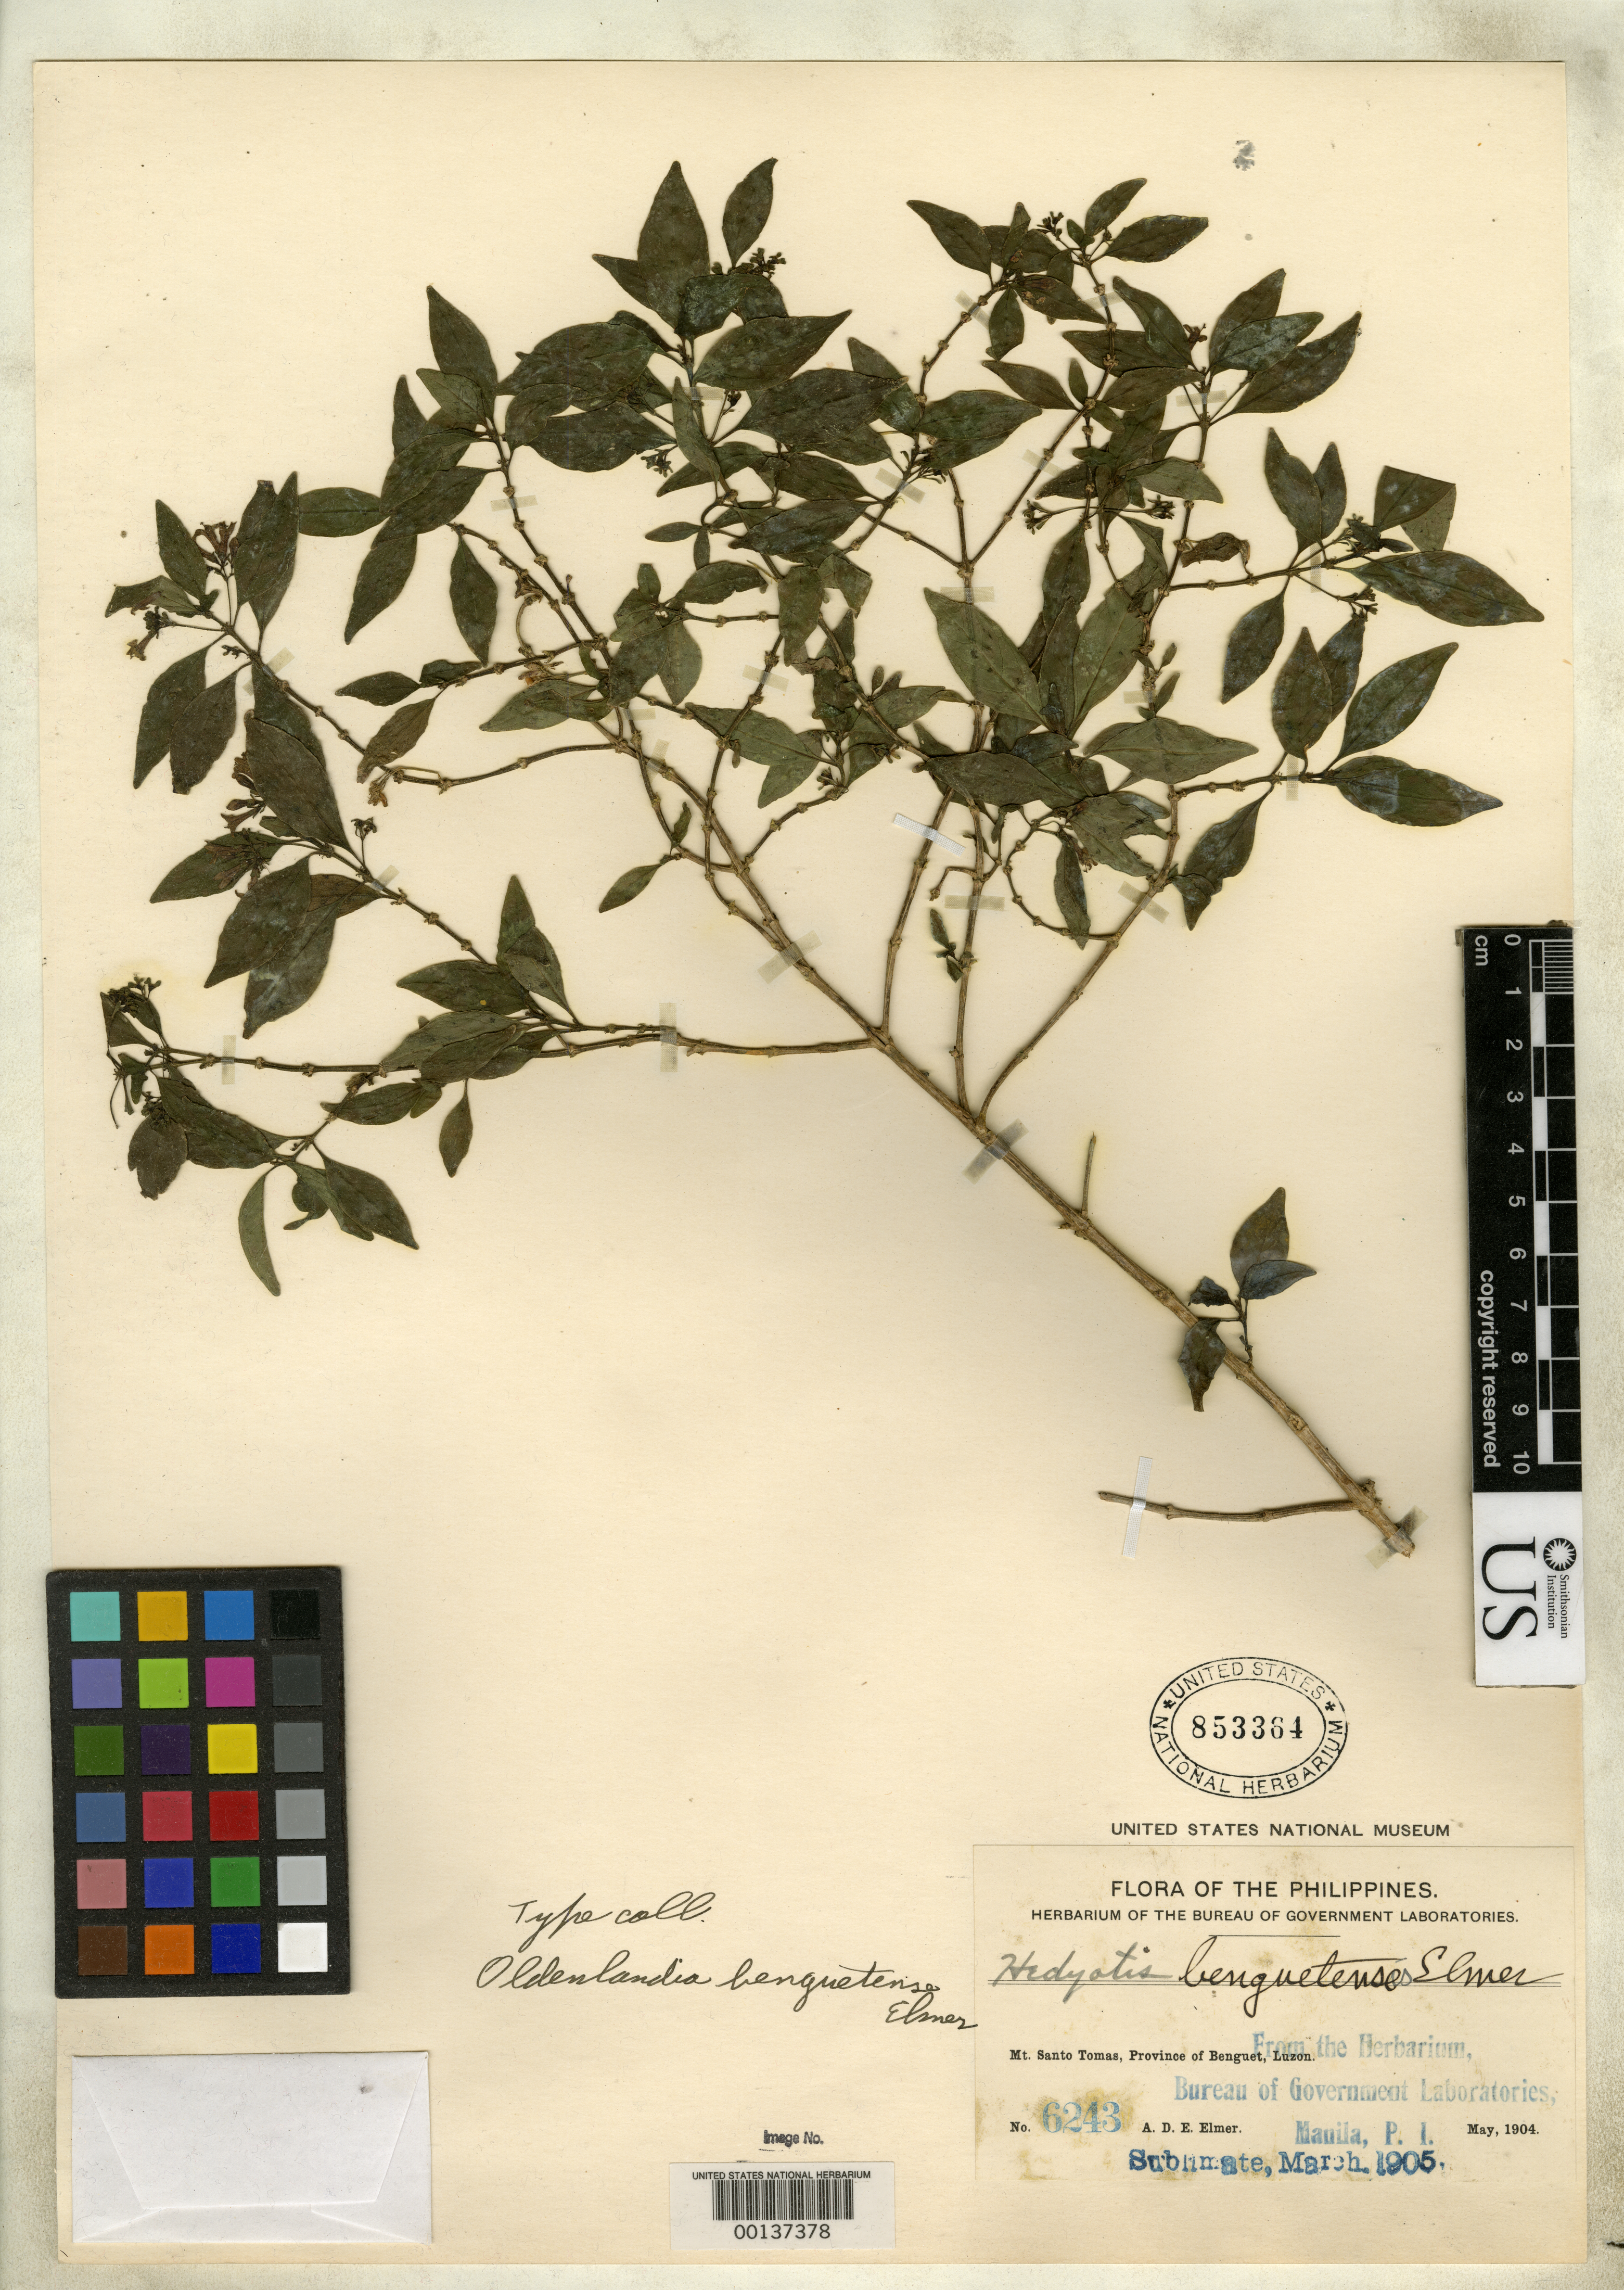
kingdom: Plantae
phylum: Tracheophyta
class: Magnoliopsida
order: Gentianales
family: Rubiaceae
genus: Oldenlandia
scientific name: Oldenlandia benguetensis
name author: Elmer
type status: Isotype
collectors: A. D. E. Elmer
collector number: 6243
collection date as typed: May 1904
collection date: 1904-05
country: Philippines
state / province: Cordillera (Administrative Region)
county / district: Benguet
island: Luzon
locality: Mt. Santo Tomas.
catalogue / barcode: US 853364